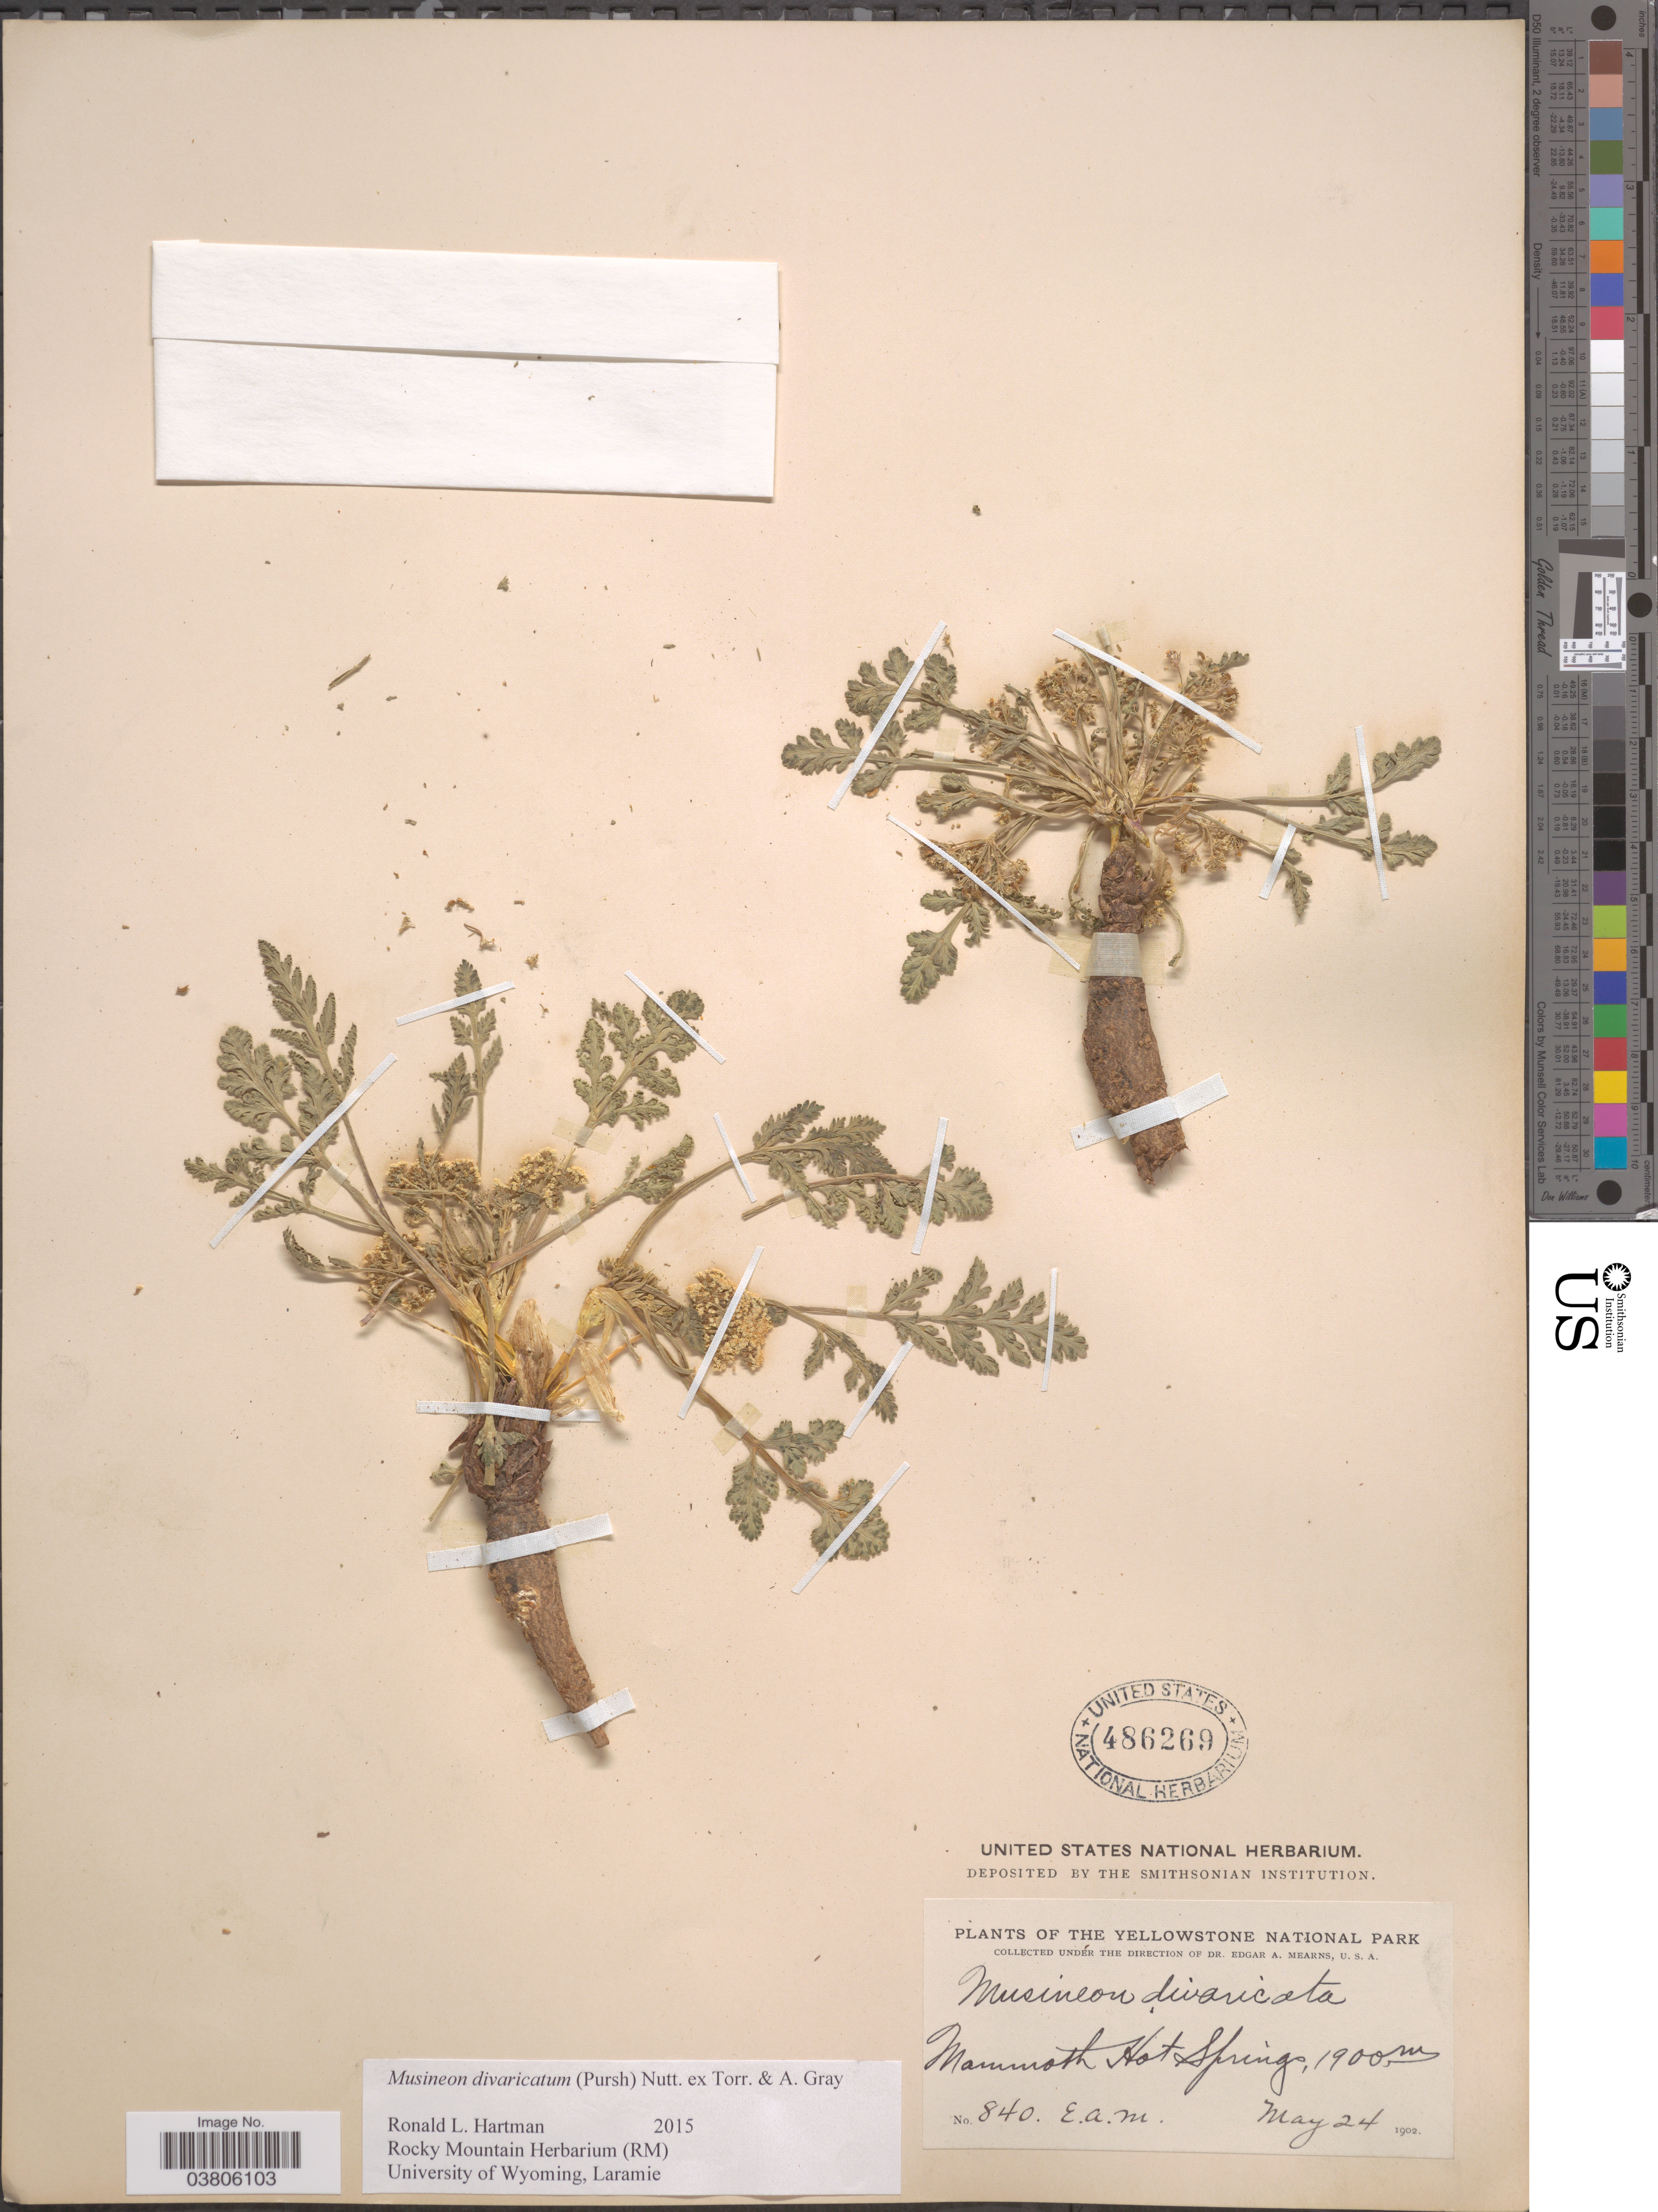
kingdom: Plantae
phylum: Tracheophyta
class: Magnoliopsida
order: Apiales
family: Apiaceae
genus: Musineon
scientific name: Musineon divaricatum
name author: (Pursh) Nutt.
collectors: E. A. Mearns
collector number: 840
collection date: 1902-05-24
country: United States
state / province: Wyoming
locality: Yellowstone National Park. Mammoth Hot Springs.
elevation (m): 1900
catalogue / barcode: US 486269